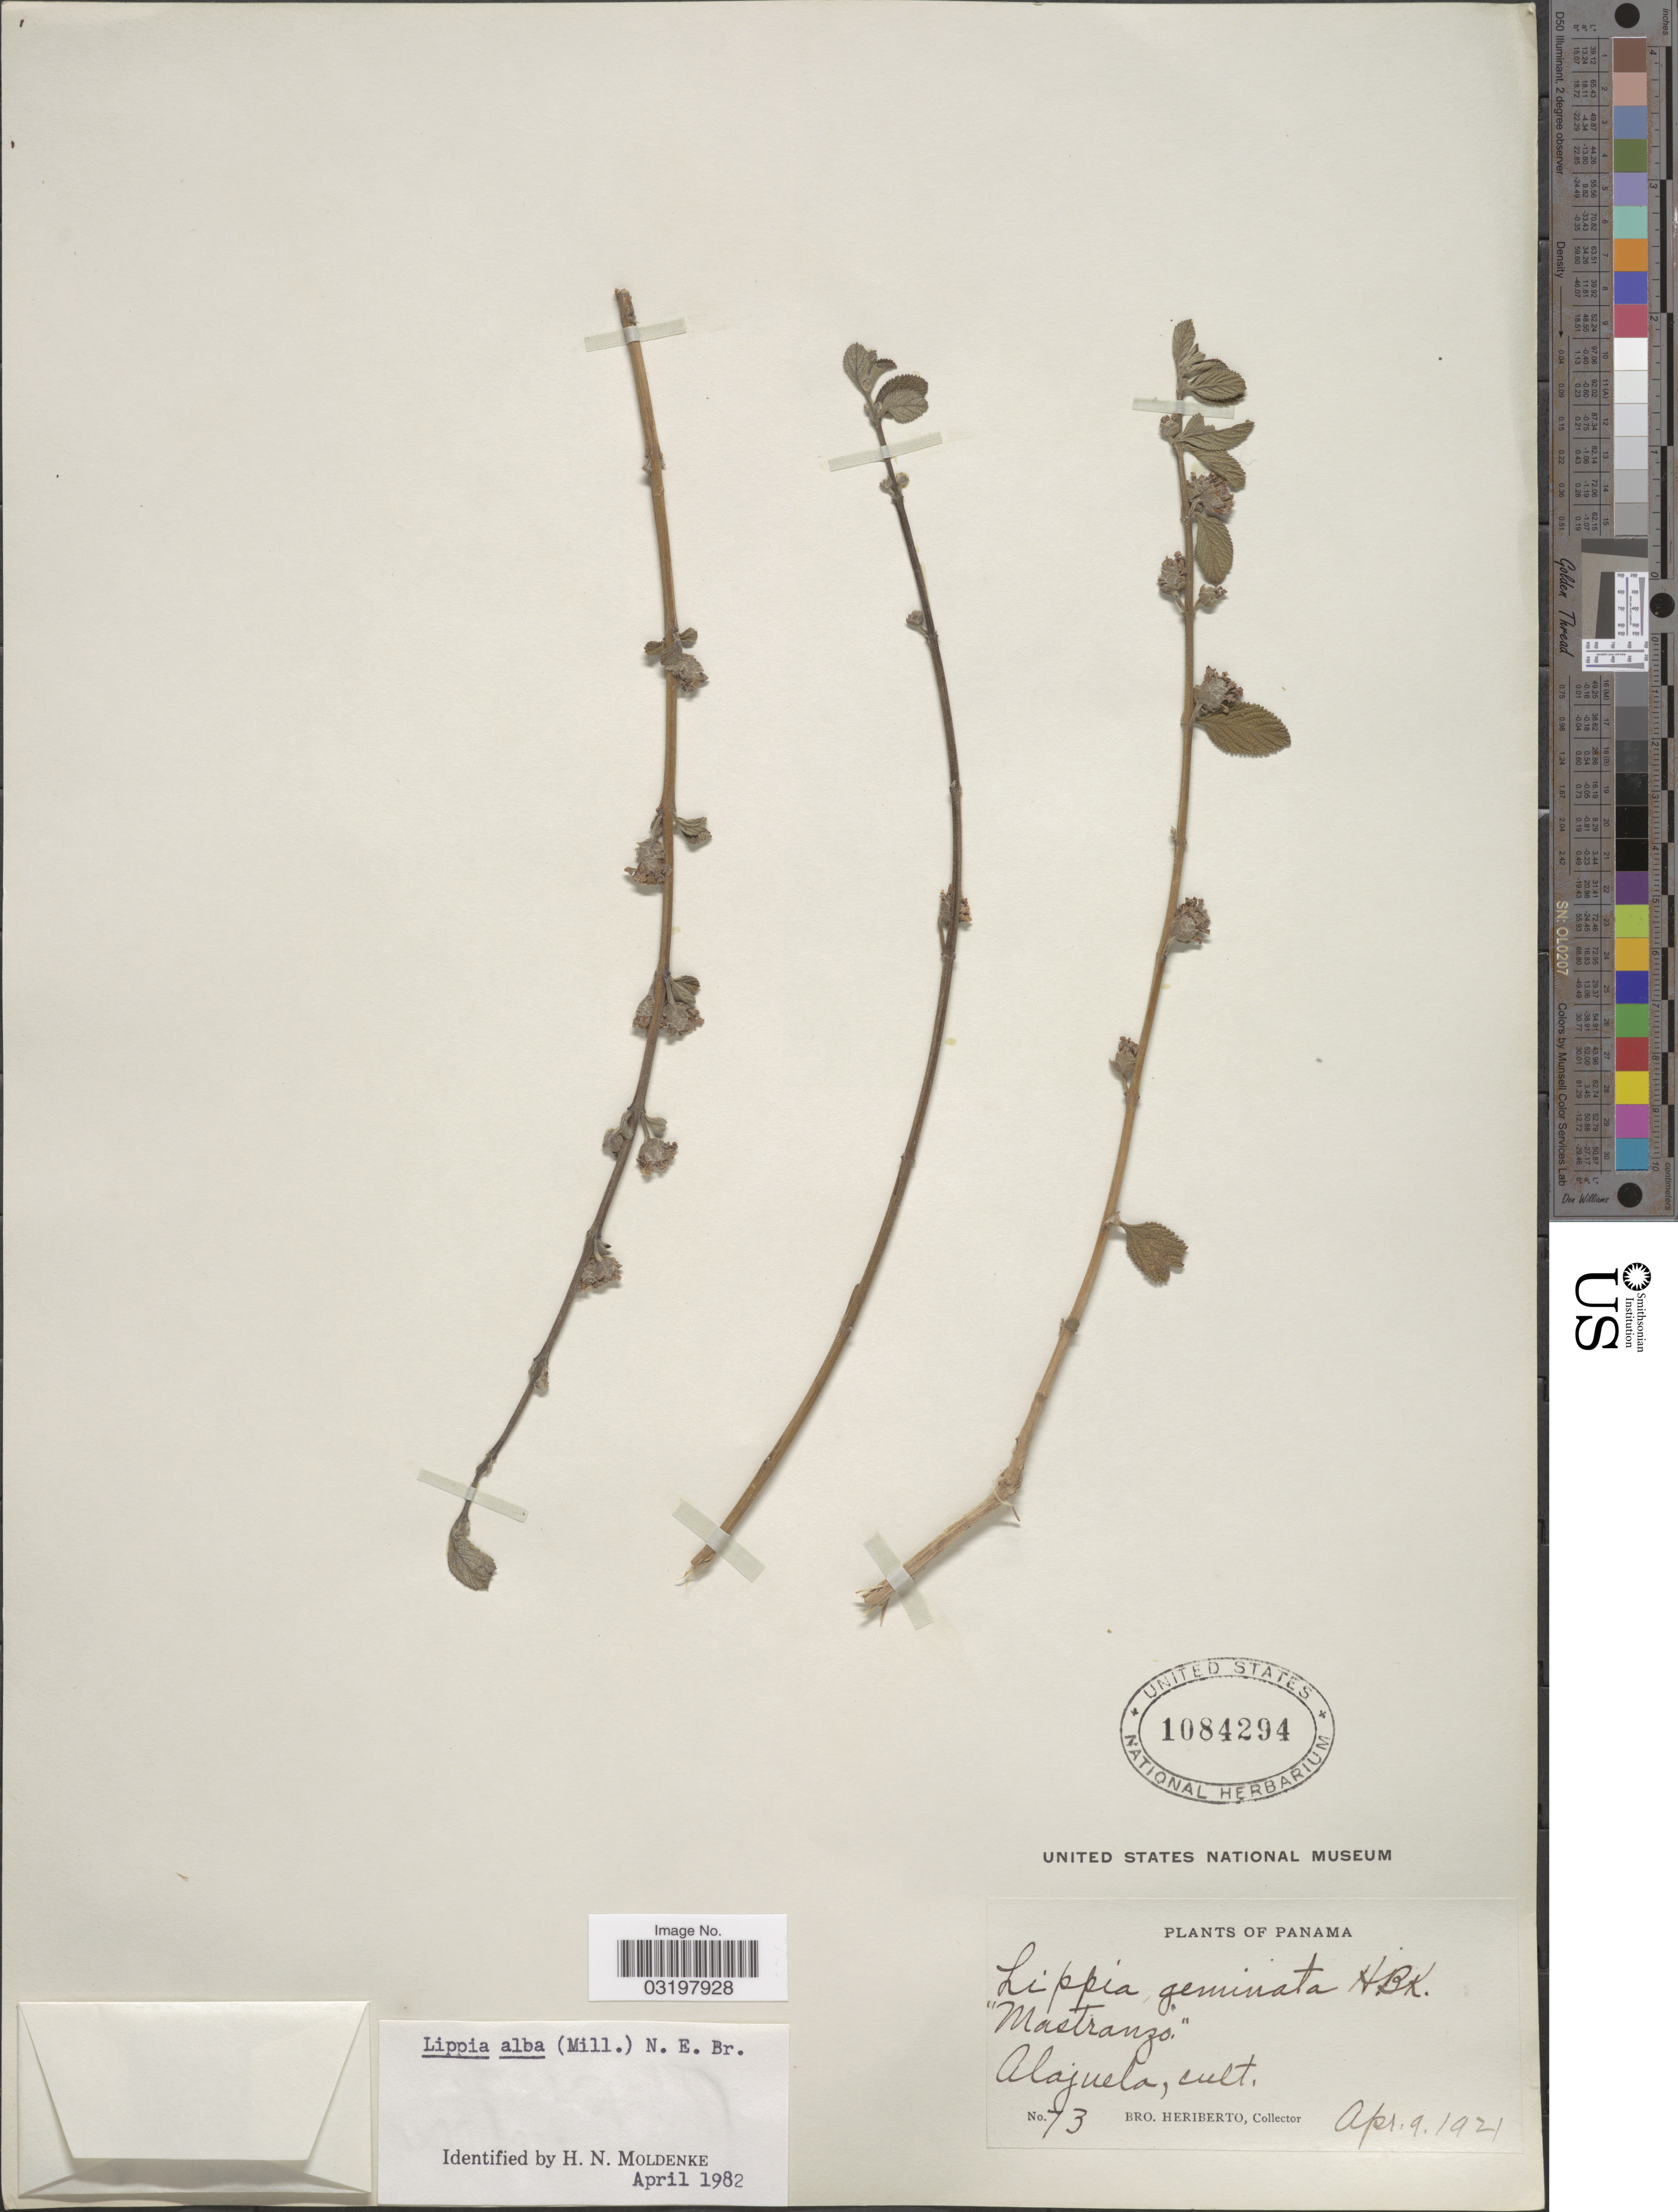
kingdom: Plantae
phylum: Tracheophyta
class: Magnoliopsida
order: Lamiales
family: Verbenaceae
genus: Lippia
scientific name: Lippia alba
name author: (Mill.) N.E. Br. ex Britton & P. Wilson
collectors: B. Heriberto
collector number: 73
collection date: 1921-04-09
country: Panama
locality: Alajuela, cult.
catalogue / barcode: US 1084294